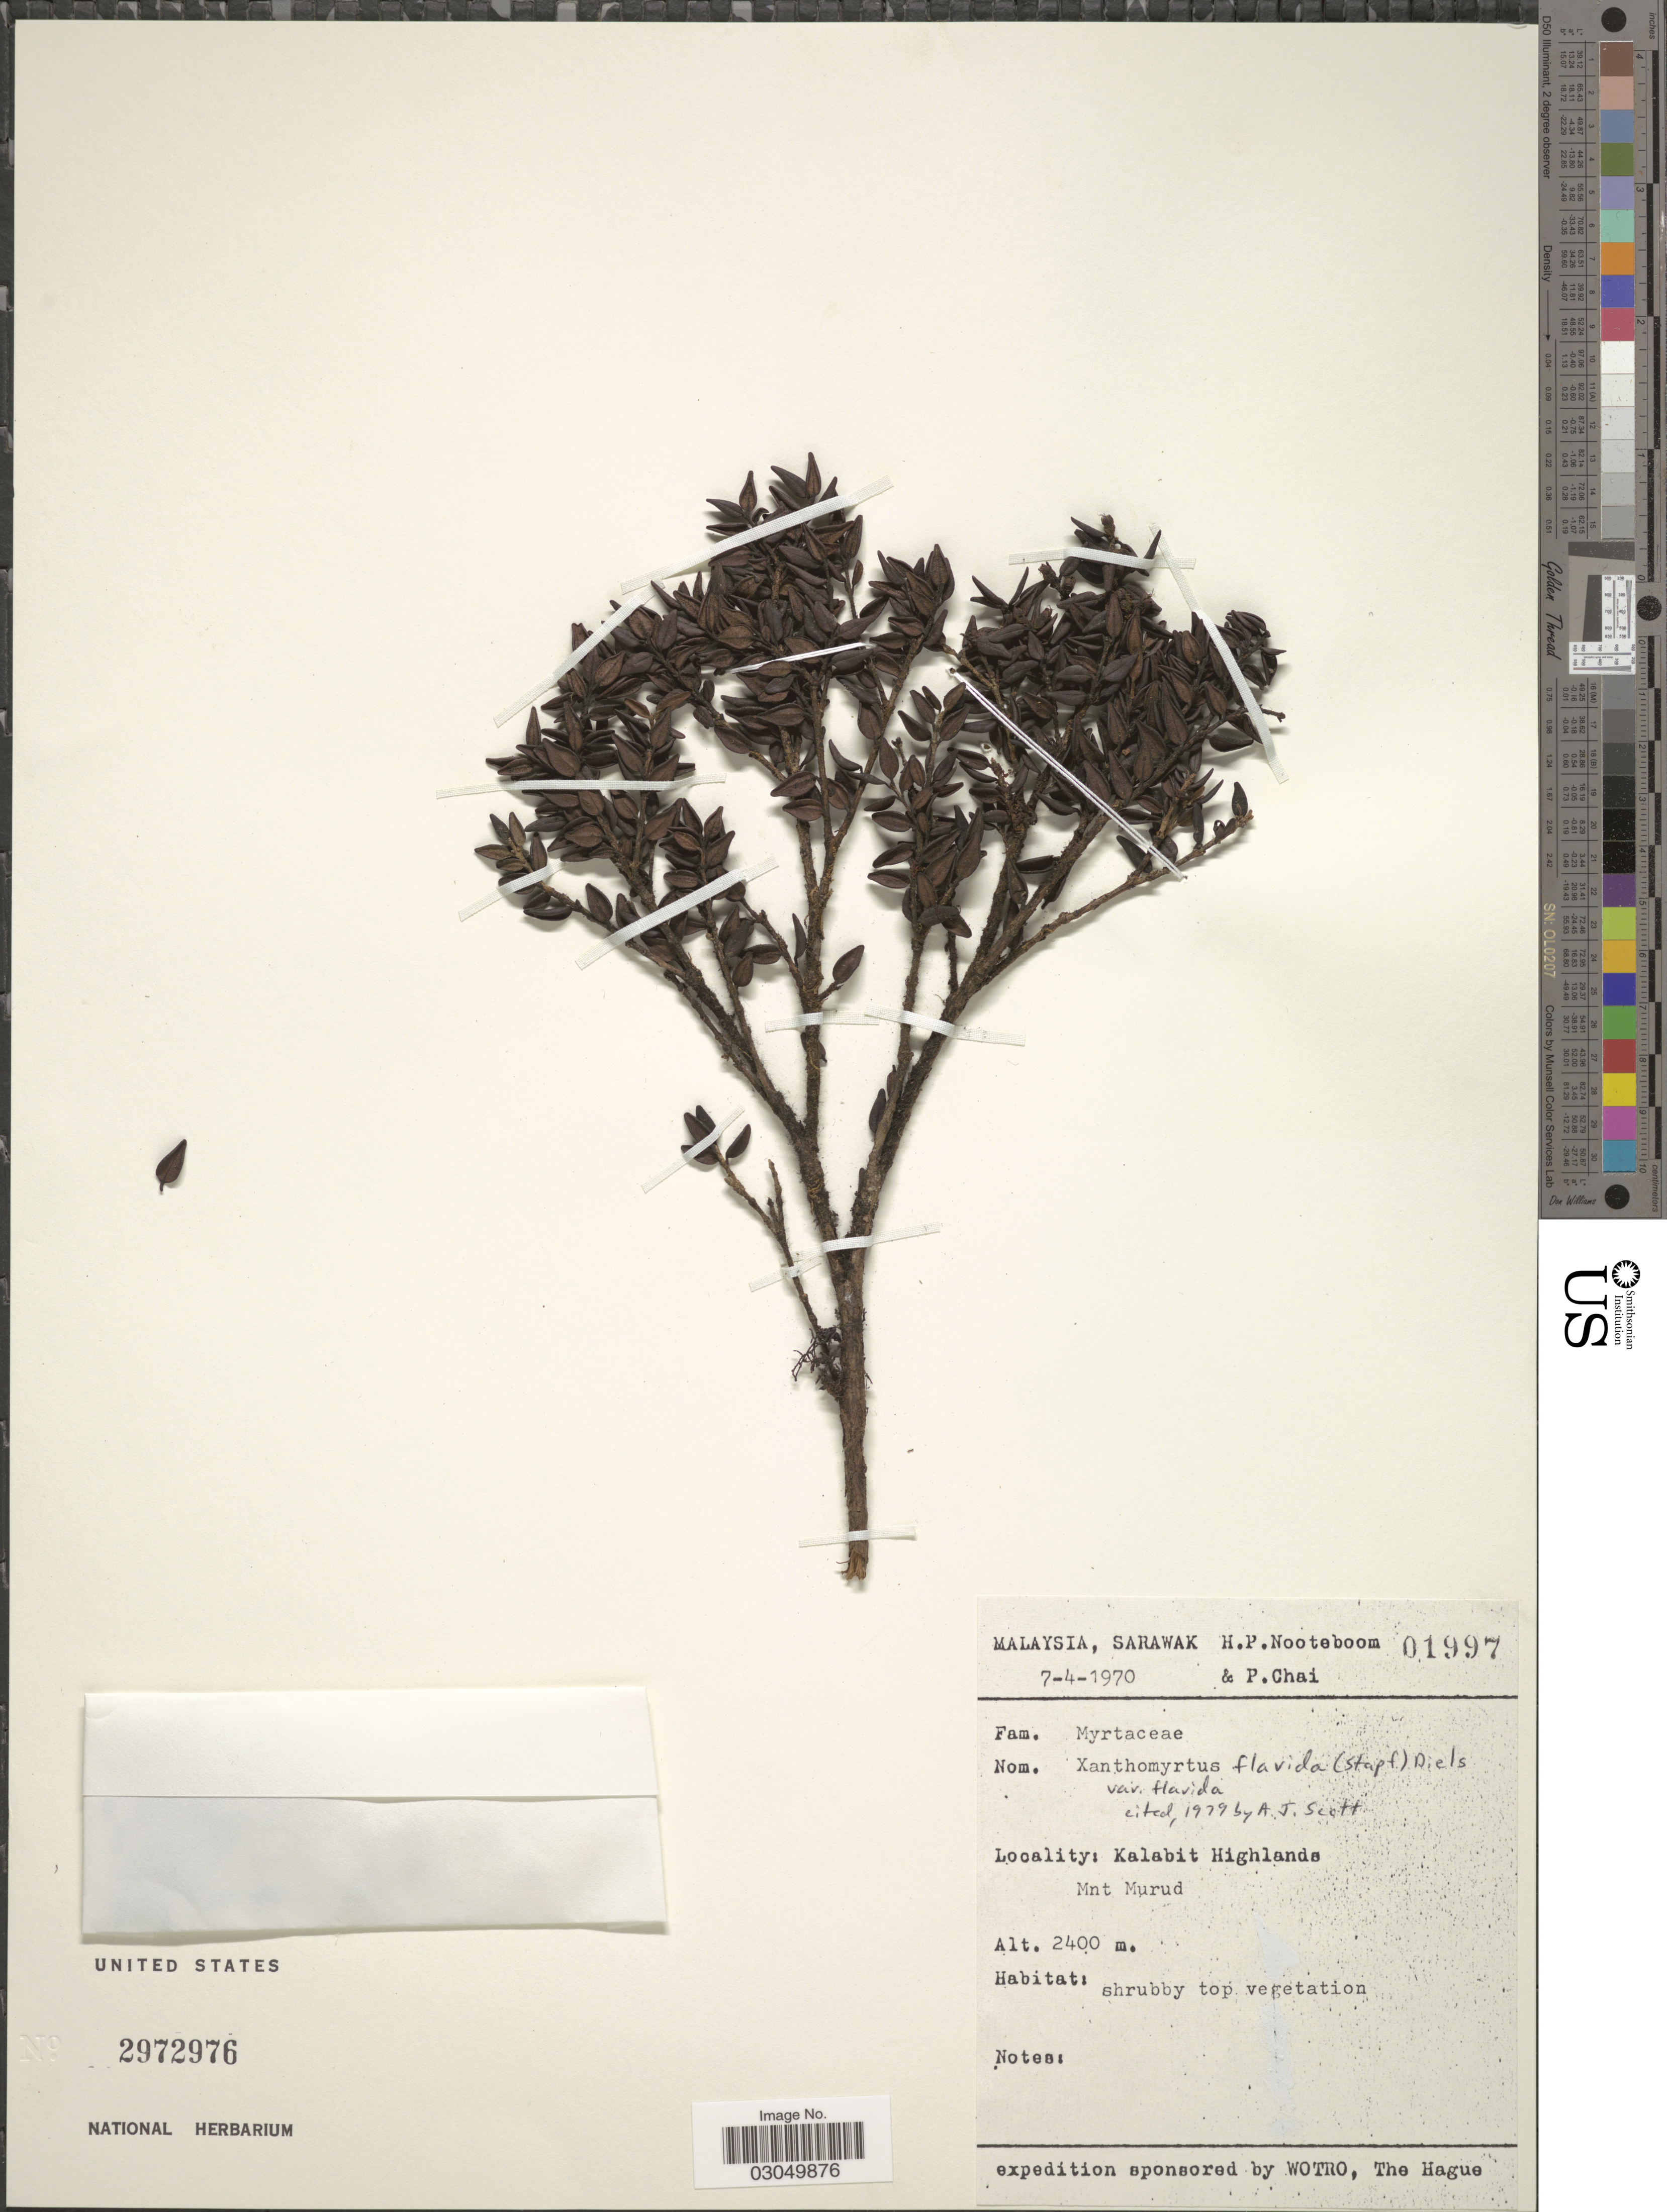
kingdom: Plantae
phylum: Tracheophyta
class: Magnoliopsida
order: Myrtales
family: Myrtaceae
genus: Xanthomyrtus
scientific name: Xanthomyrtus flavida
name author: (Stapf) Diels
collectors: H. P. Nooteboom & P. Chai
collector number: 01997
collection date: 1970-04-07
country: Malaysia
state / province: Sarawak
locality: Kalabit Highlands. Mnt Murud.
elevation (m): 2400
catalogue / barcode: US 2972976